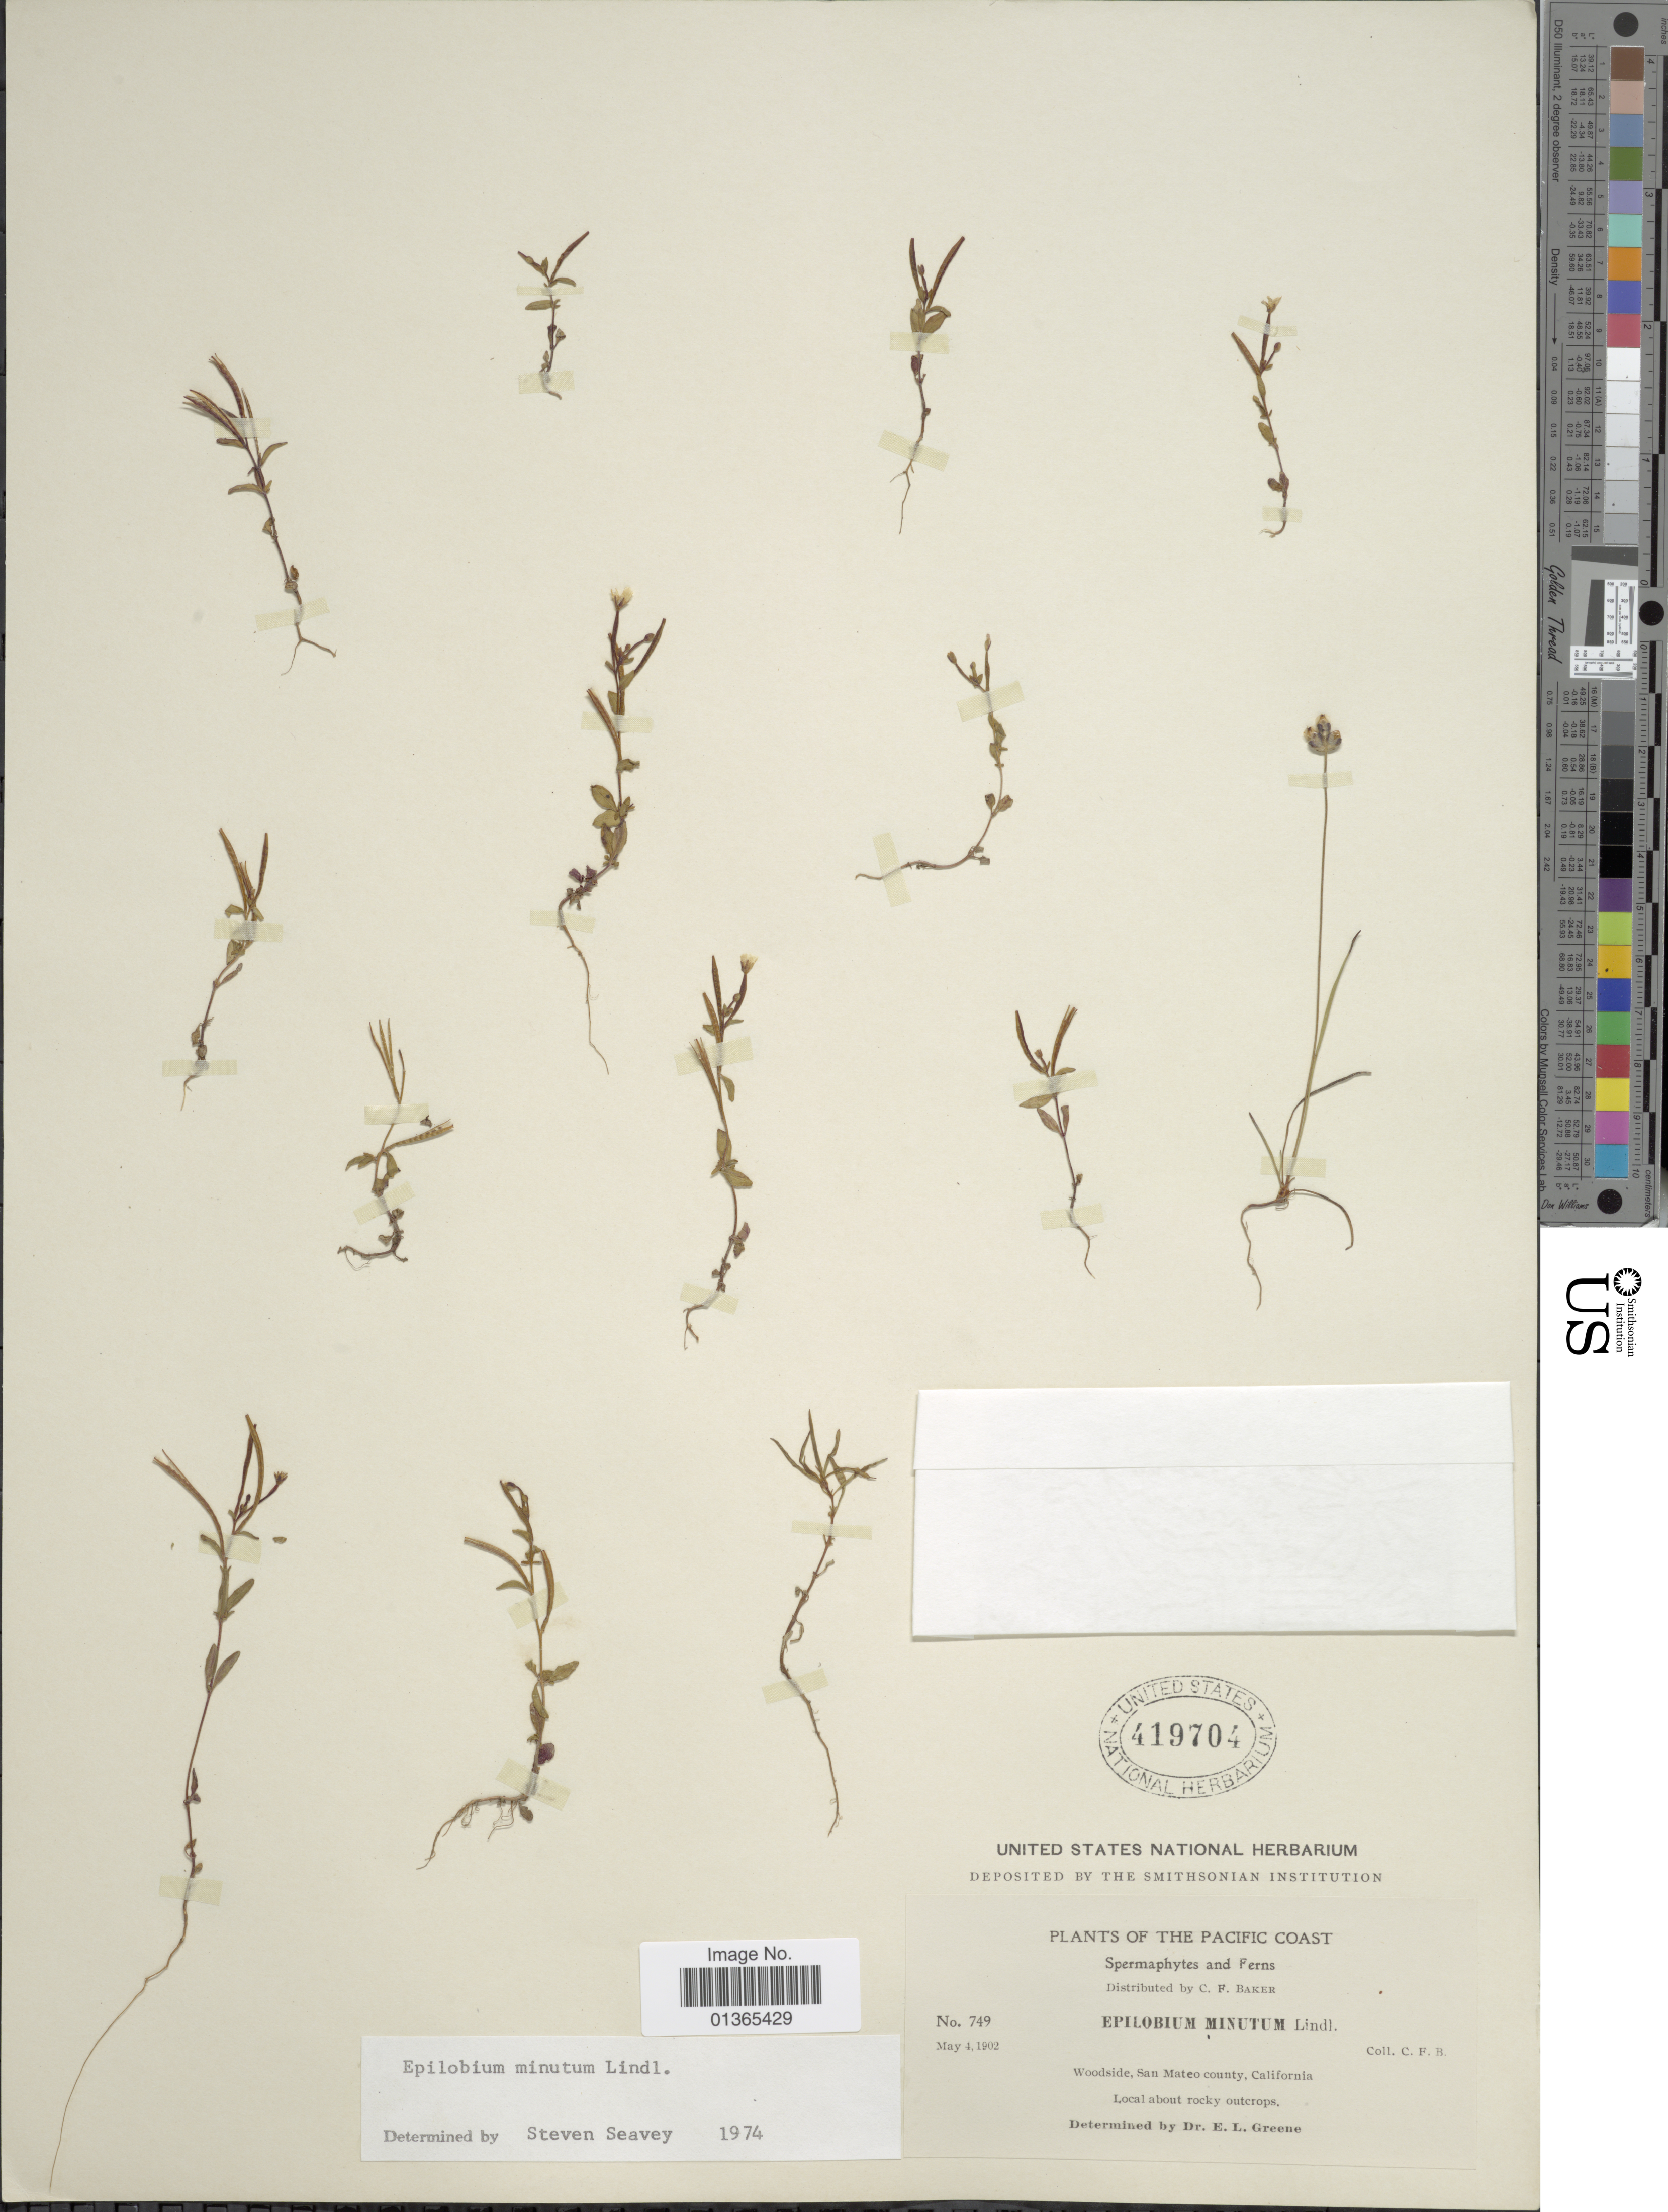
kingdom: Plantae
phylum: Tracheophyta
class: Magnoliopsida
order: Myrtales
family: Onagraceae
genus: Epilobium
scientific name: Epilobium minutum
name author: Lindl. ex Lehm.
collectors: C. F. Baker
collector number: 749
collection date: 1902-05-04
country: United States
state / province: California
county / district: San Mateo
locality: Pacific Coast. Woodside, San Mateo county.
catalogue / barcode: US 419704